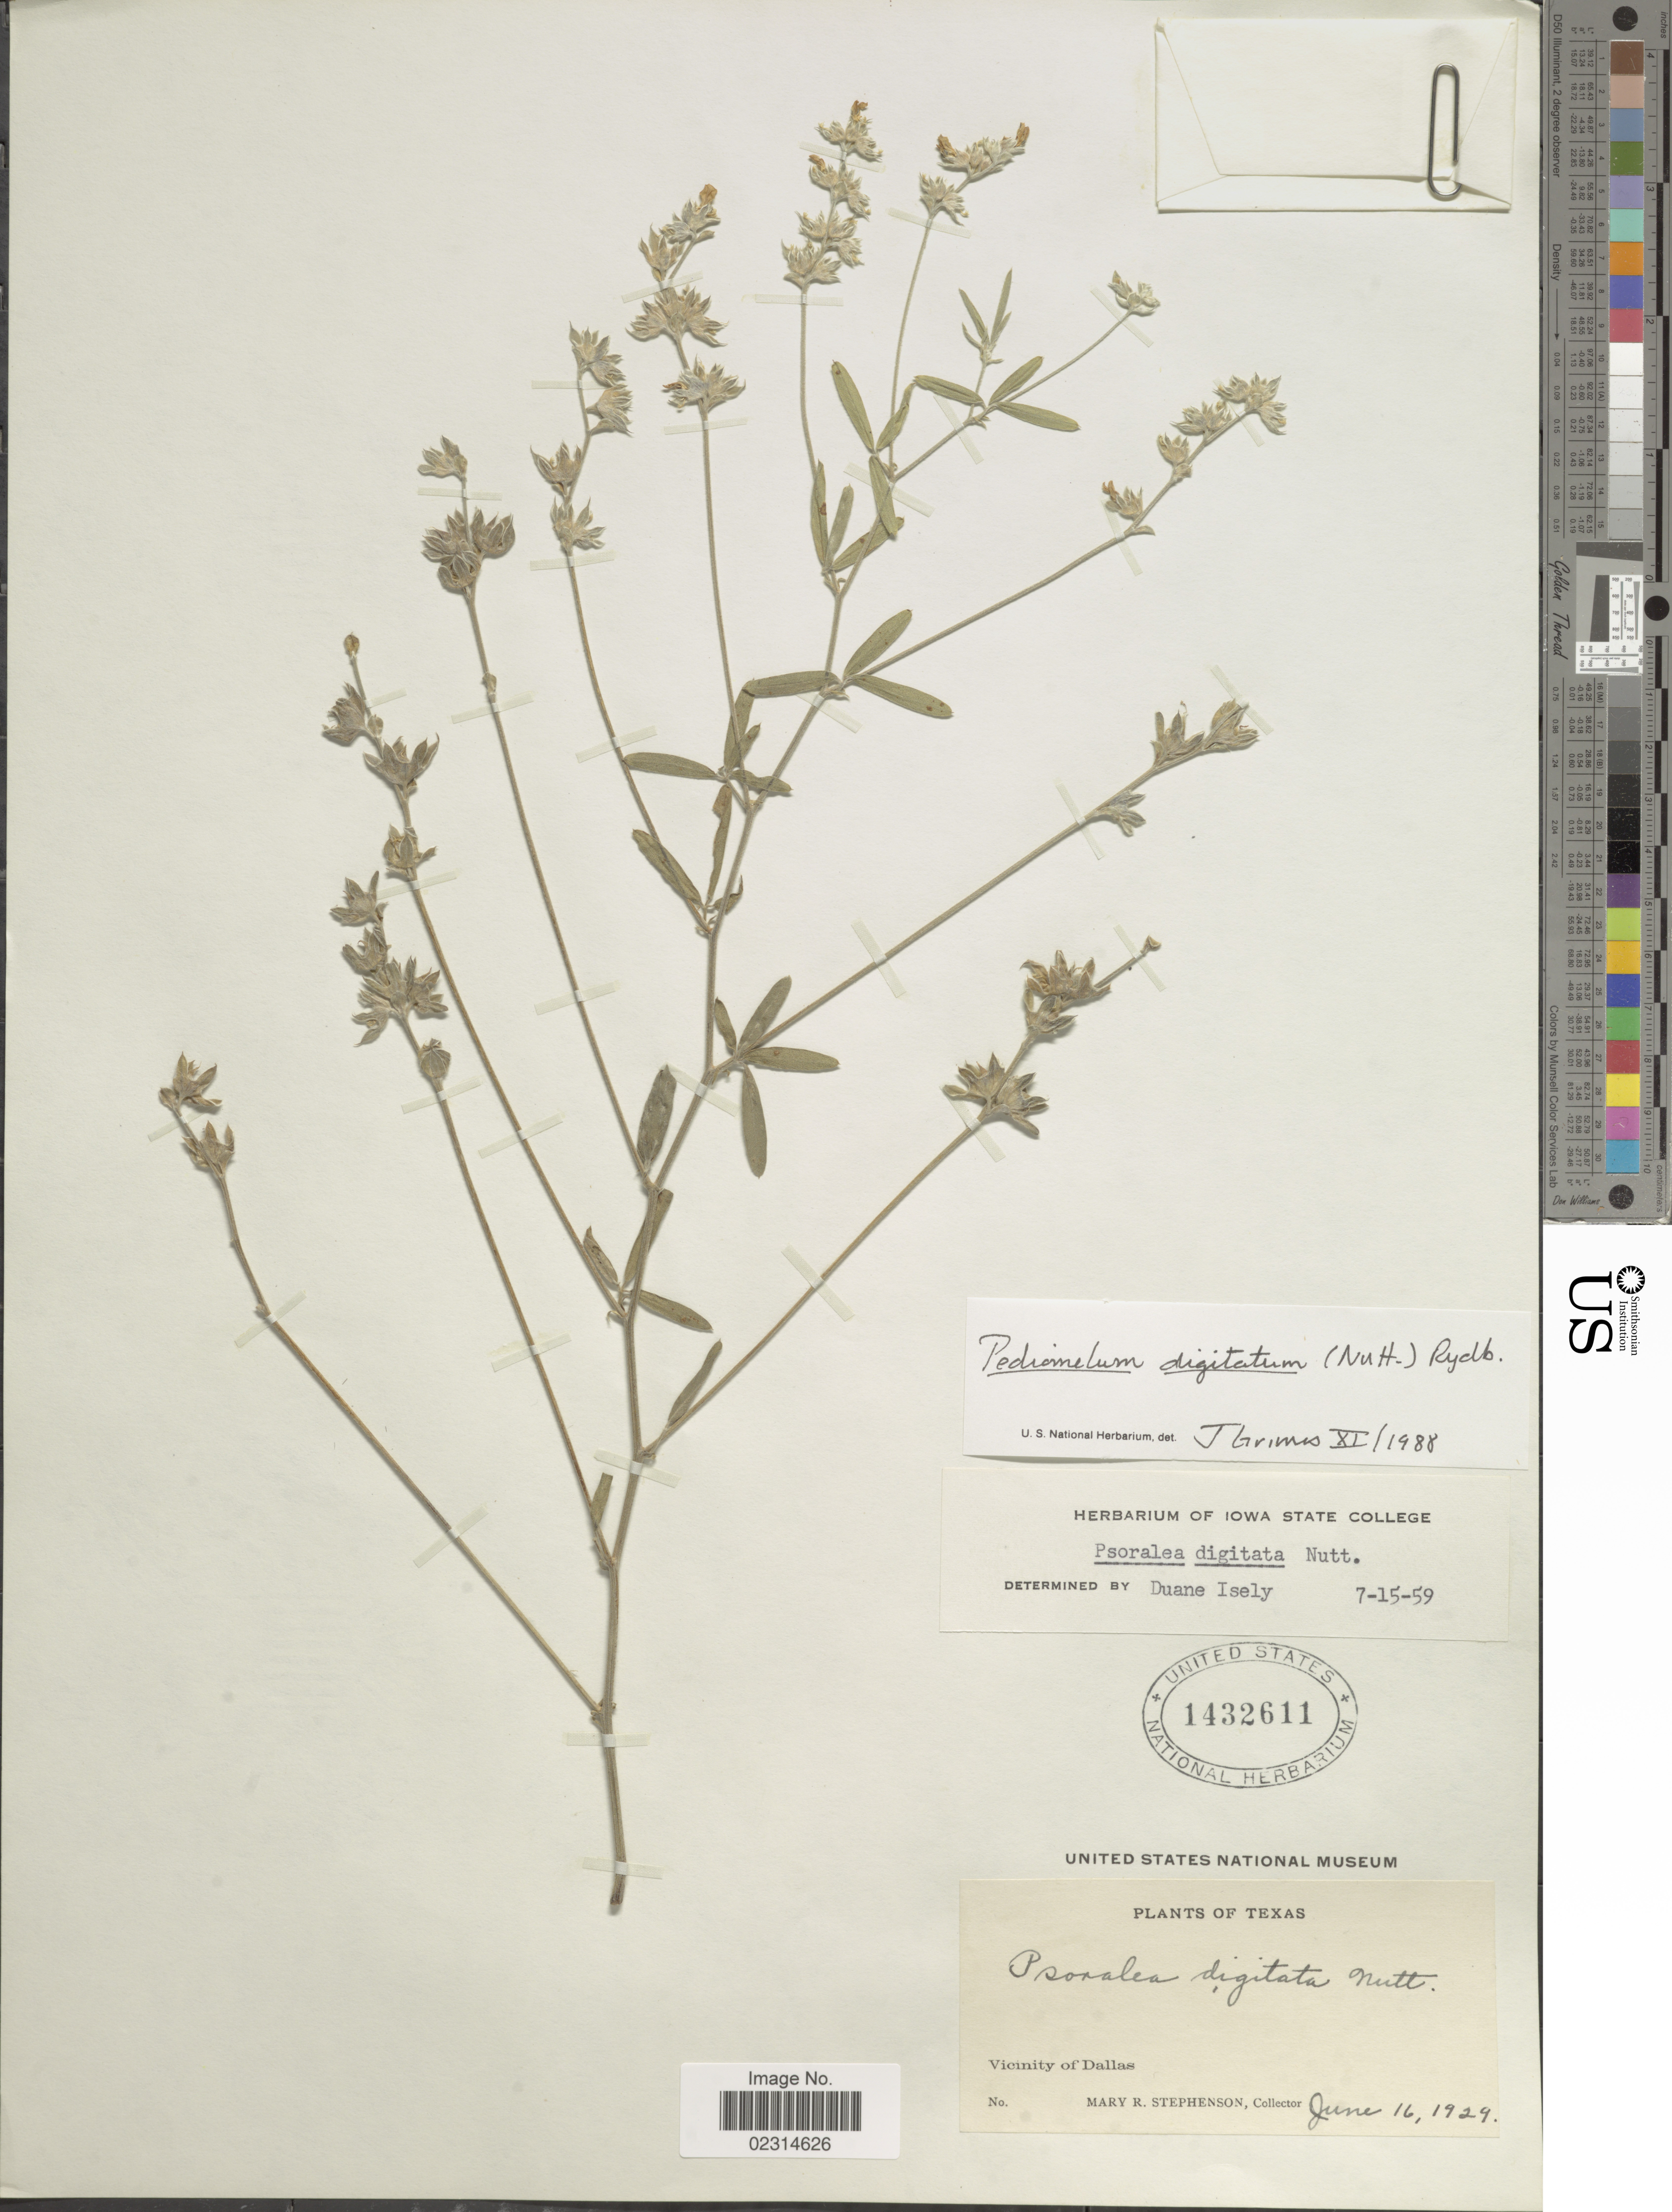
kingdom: Plantae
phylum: Tracheophyta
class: Magnoliopsida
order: Fabales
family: Fabaceae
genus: Pediomelum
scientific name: Pediomelum digitatum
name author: (Nutt. ex Torr. & A. Gray) Isely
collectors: M. Stephenson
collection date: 1929-06-16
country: United States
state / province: Texas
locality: Vicinity of Dallas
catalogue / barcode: US 1432611